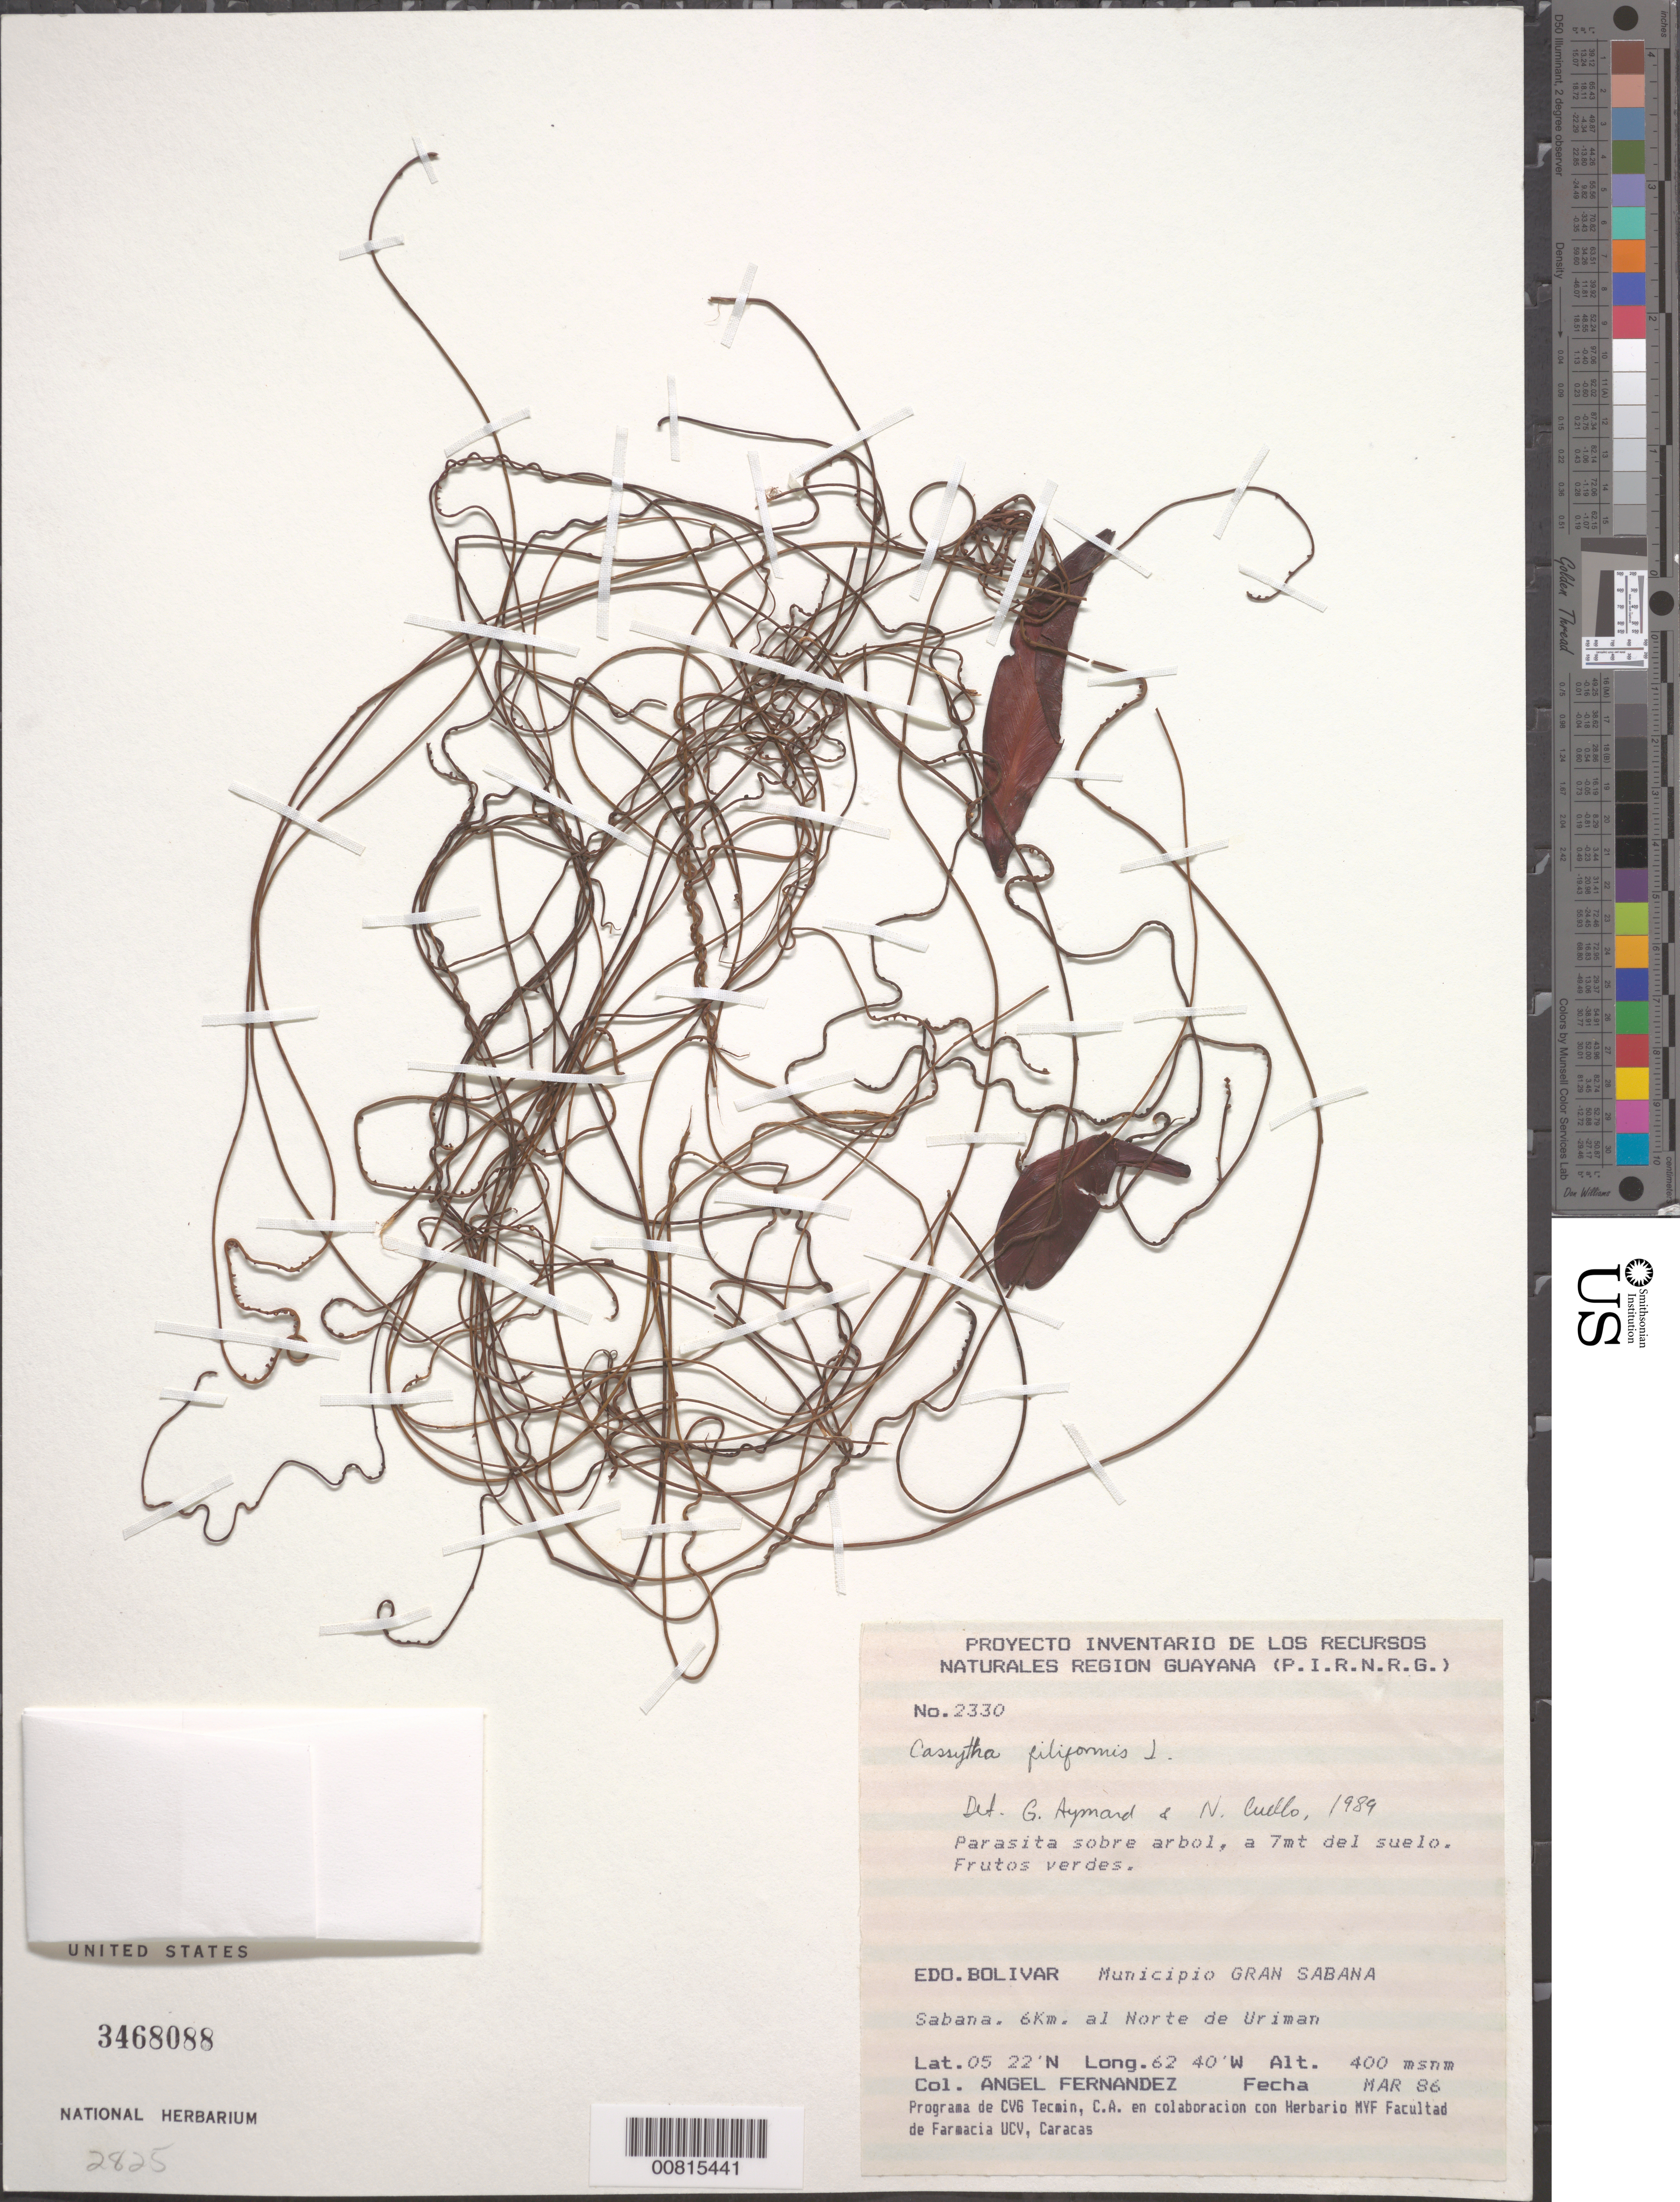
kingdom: Plantae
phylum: Tracheophyta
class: Magnoliopsida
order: Laurales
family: Lauraceae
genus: Cassytha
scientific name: Cassytha filiformis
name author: L.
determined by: Aymard C., G. A.; Cuello, Nidia L.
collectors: A. Fernández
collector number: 2330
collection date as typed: Mar-86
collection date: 1986-03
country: Venezuela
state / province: Bolívar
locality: Mun. Gran Sabana, 6 km N de Uriman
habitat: On tree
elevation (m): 400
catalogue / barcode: US 3468088